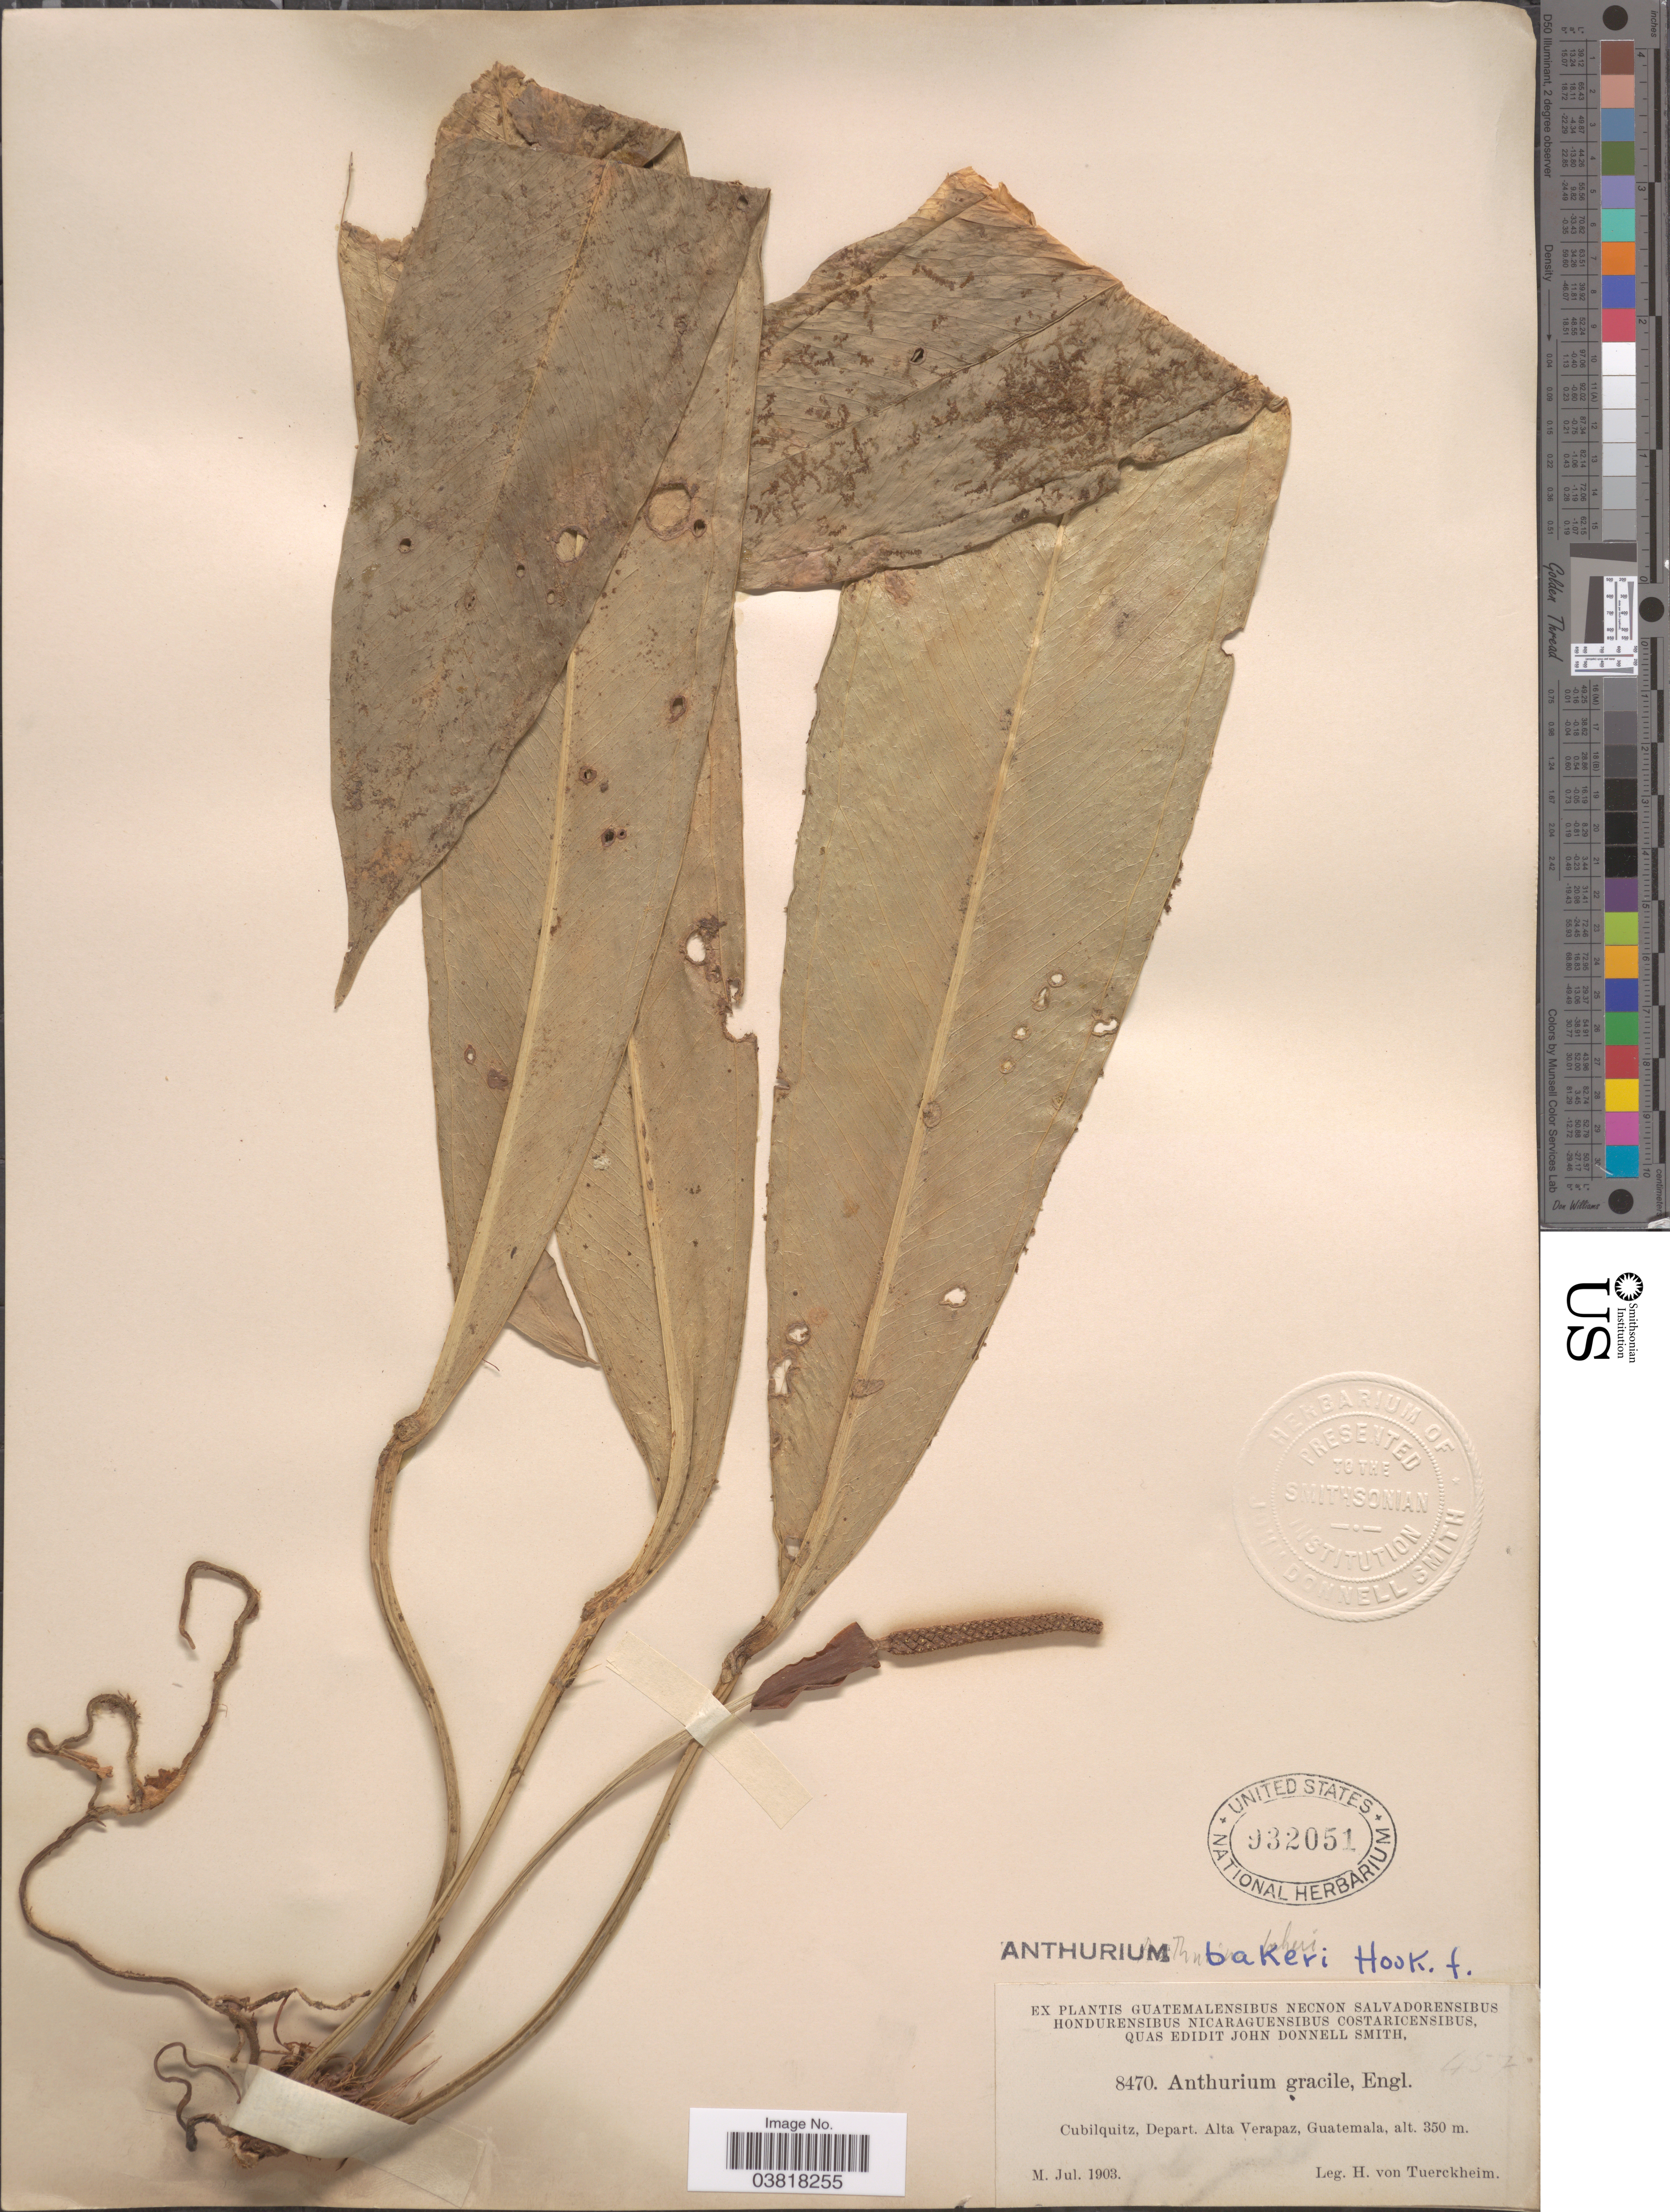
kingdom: Plantae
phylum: Tracheophyta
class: Liliopsida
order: Alismatales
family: Araceae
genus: Anthurium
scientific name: Anthurium bakeri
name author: Hook. f.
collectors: H. von Türckheim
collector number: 8470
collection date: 1903-07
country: Guatemala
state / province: Alta Verapaz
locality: Cubilquitz, Depart. Alta Verapaz.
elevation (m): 350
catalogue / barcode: US 932051